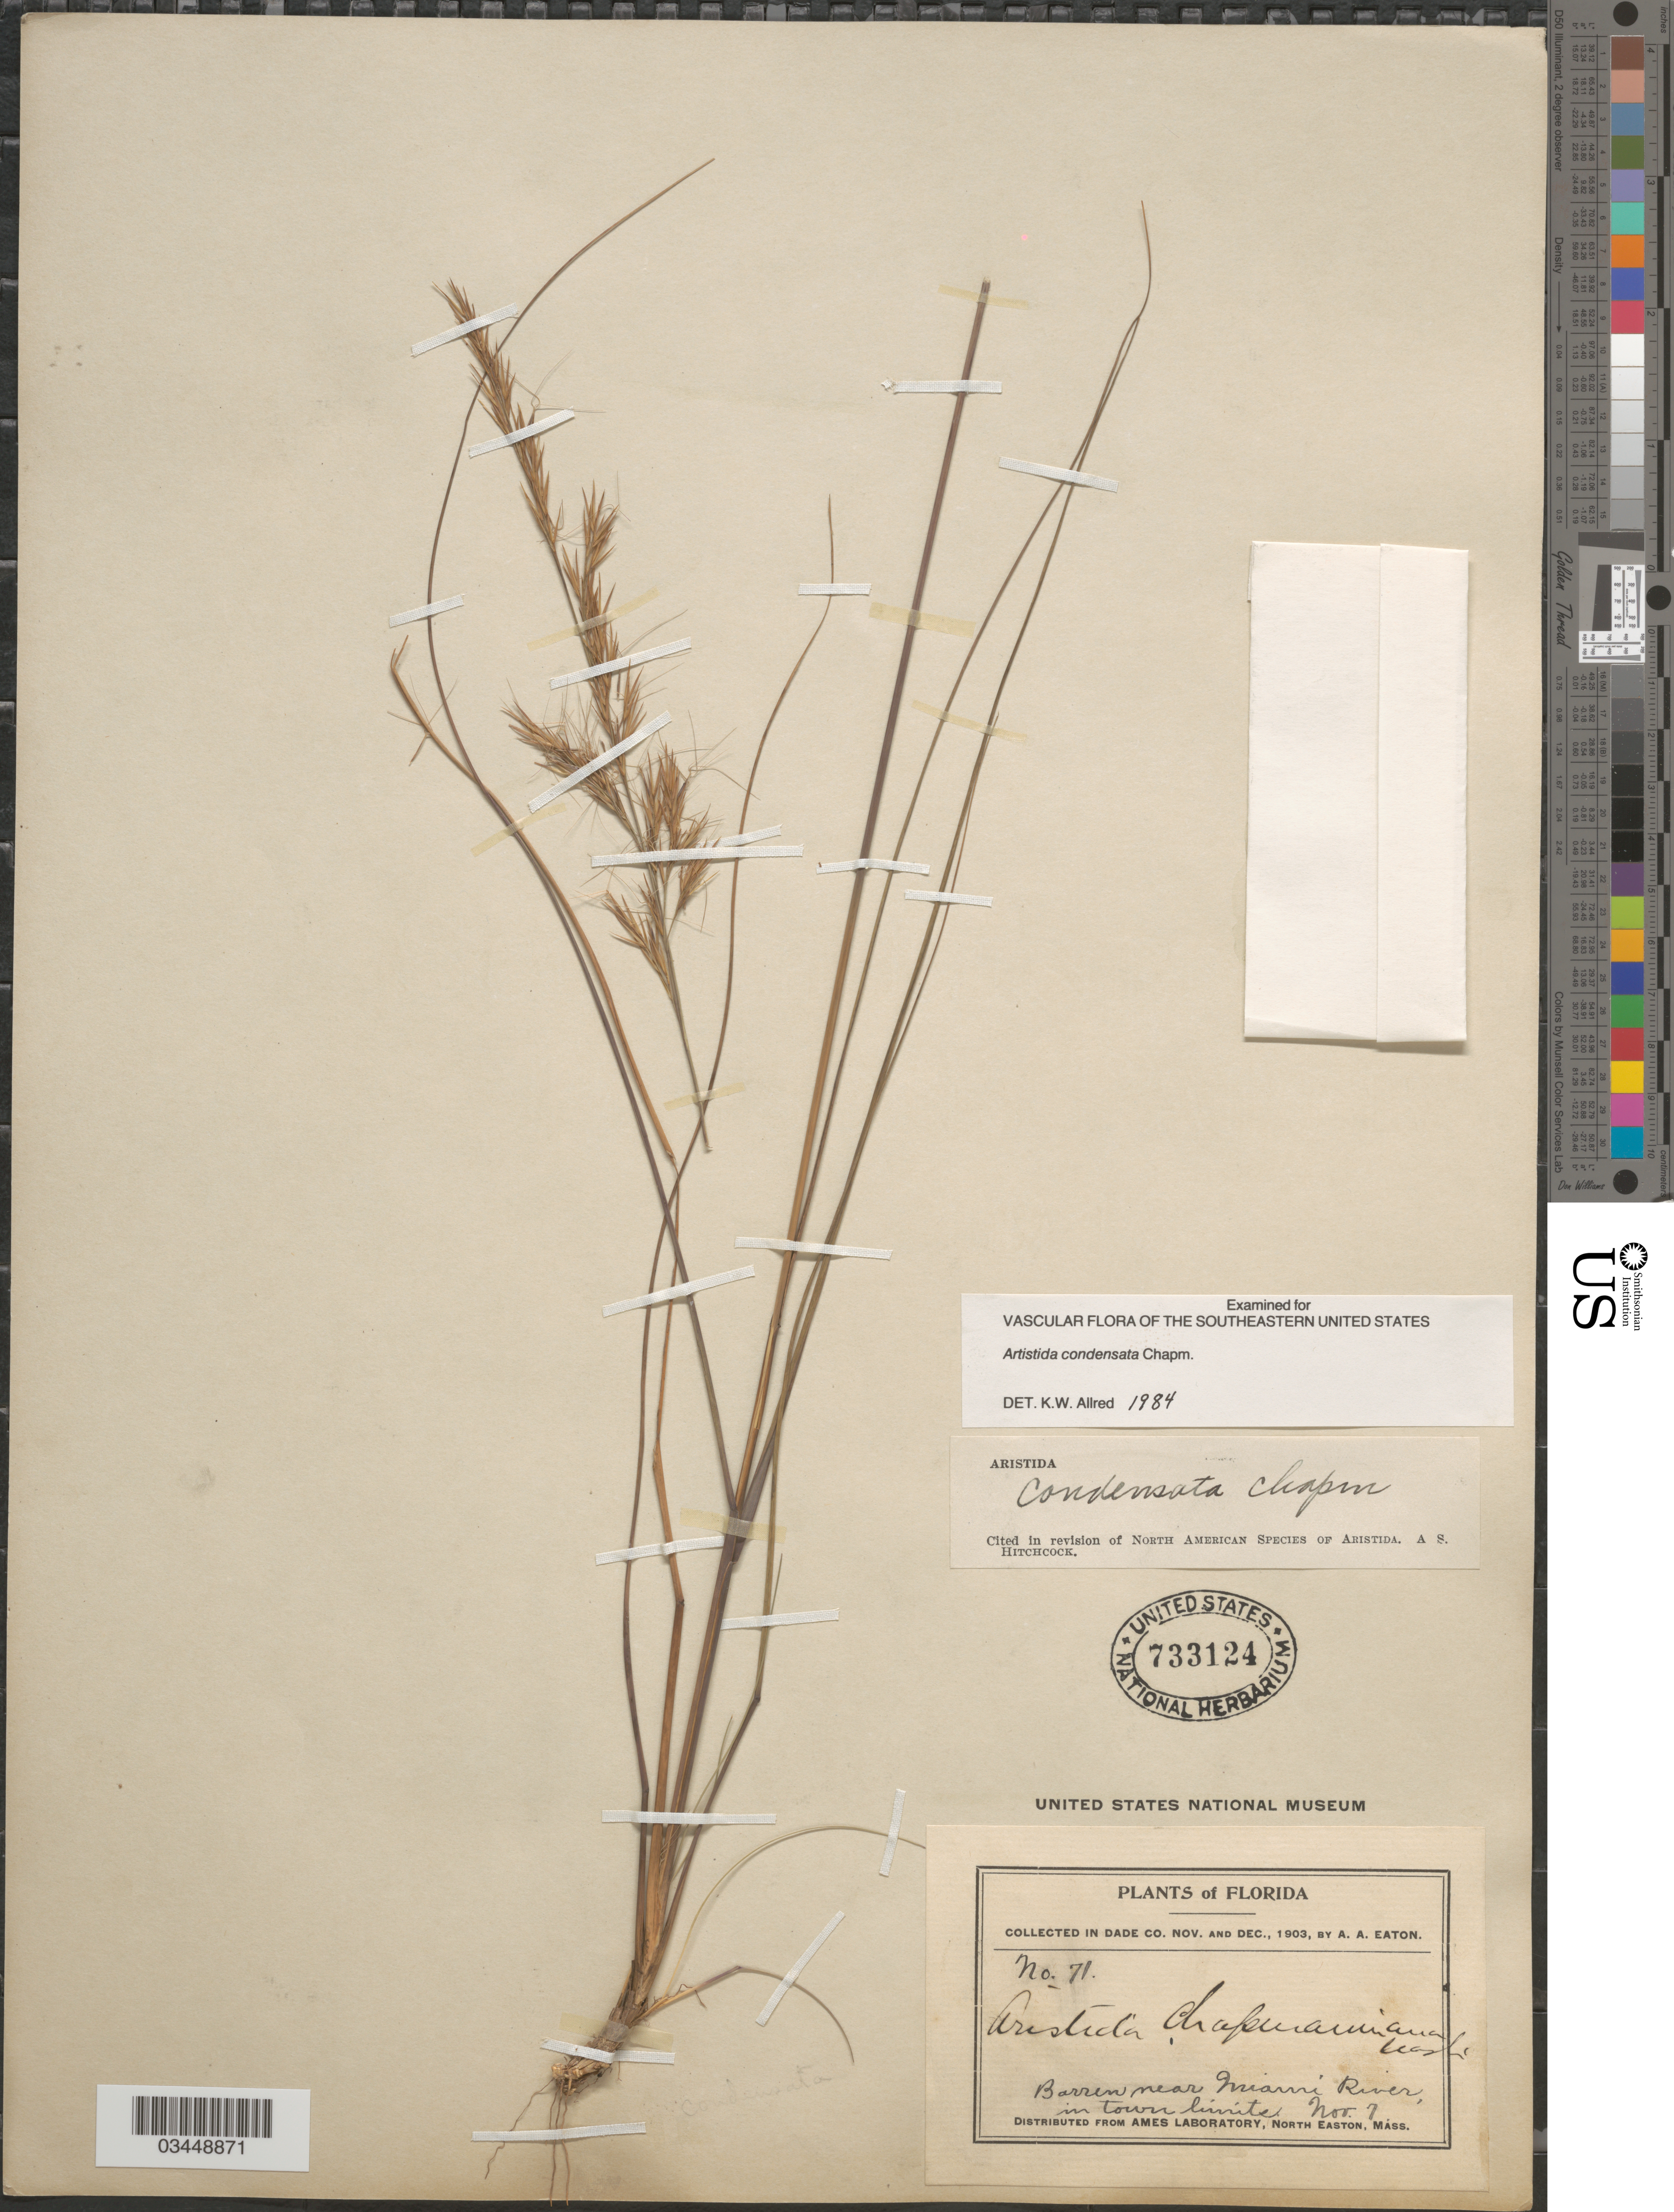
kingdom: Plantae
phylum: Tracheophyta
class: Liliopsida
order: Poales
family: Poaceae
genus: Aristida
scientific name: Aristida condensata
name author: Chapm.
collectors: A. A. Eaton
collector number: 71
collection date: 1903-11-07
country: United States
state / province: Florida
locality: In Dade Co. Barren near Miami River, in town limite.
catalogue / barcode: US 733124